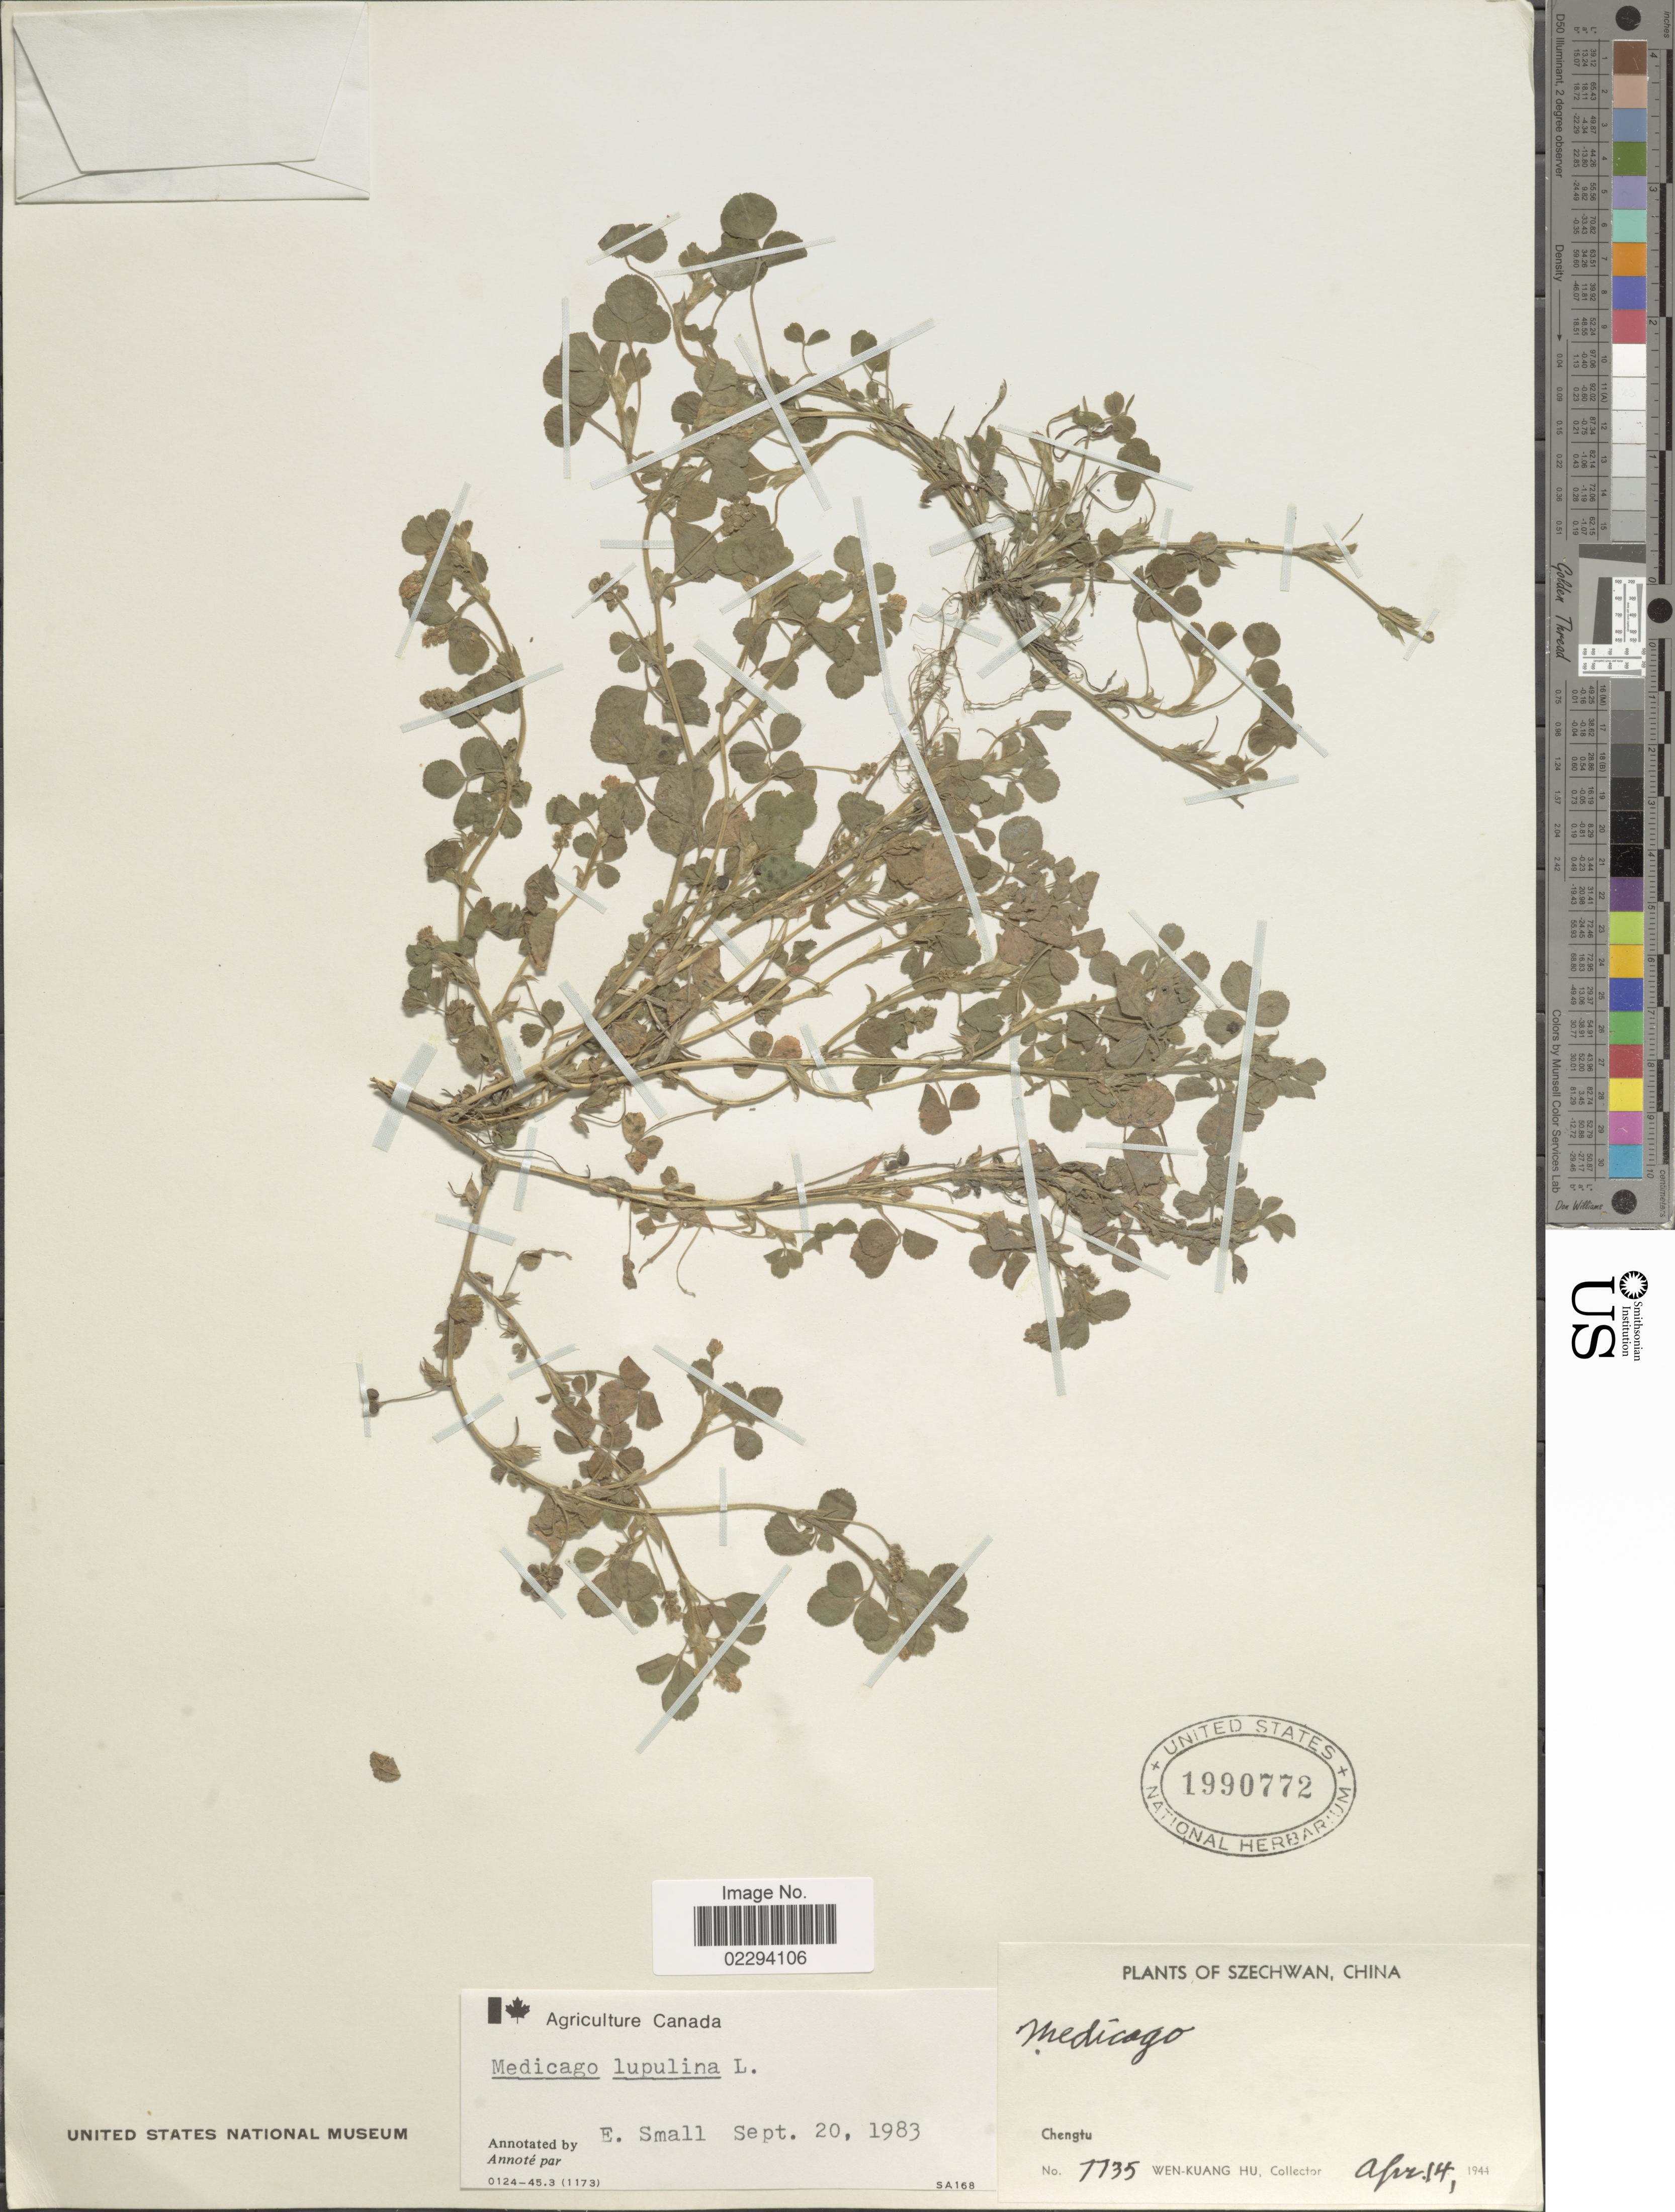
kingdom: Plantae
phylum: Tracheophyta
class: Magnoliopsida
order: Fabales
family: Fabaceae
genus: Medicago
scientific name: Medicago lupulina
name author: L.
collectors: W. K. Hu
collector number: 7735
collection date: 1944-04-14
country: China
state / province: Sichuan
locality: Szechwan, Chengtu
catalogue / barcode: US 1990772